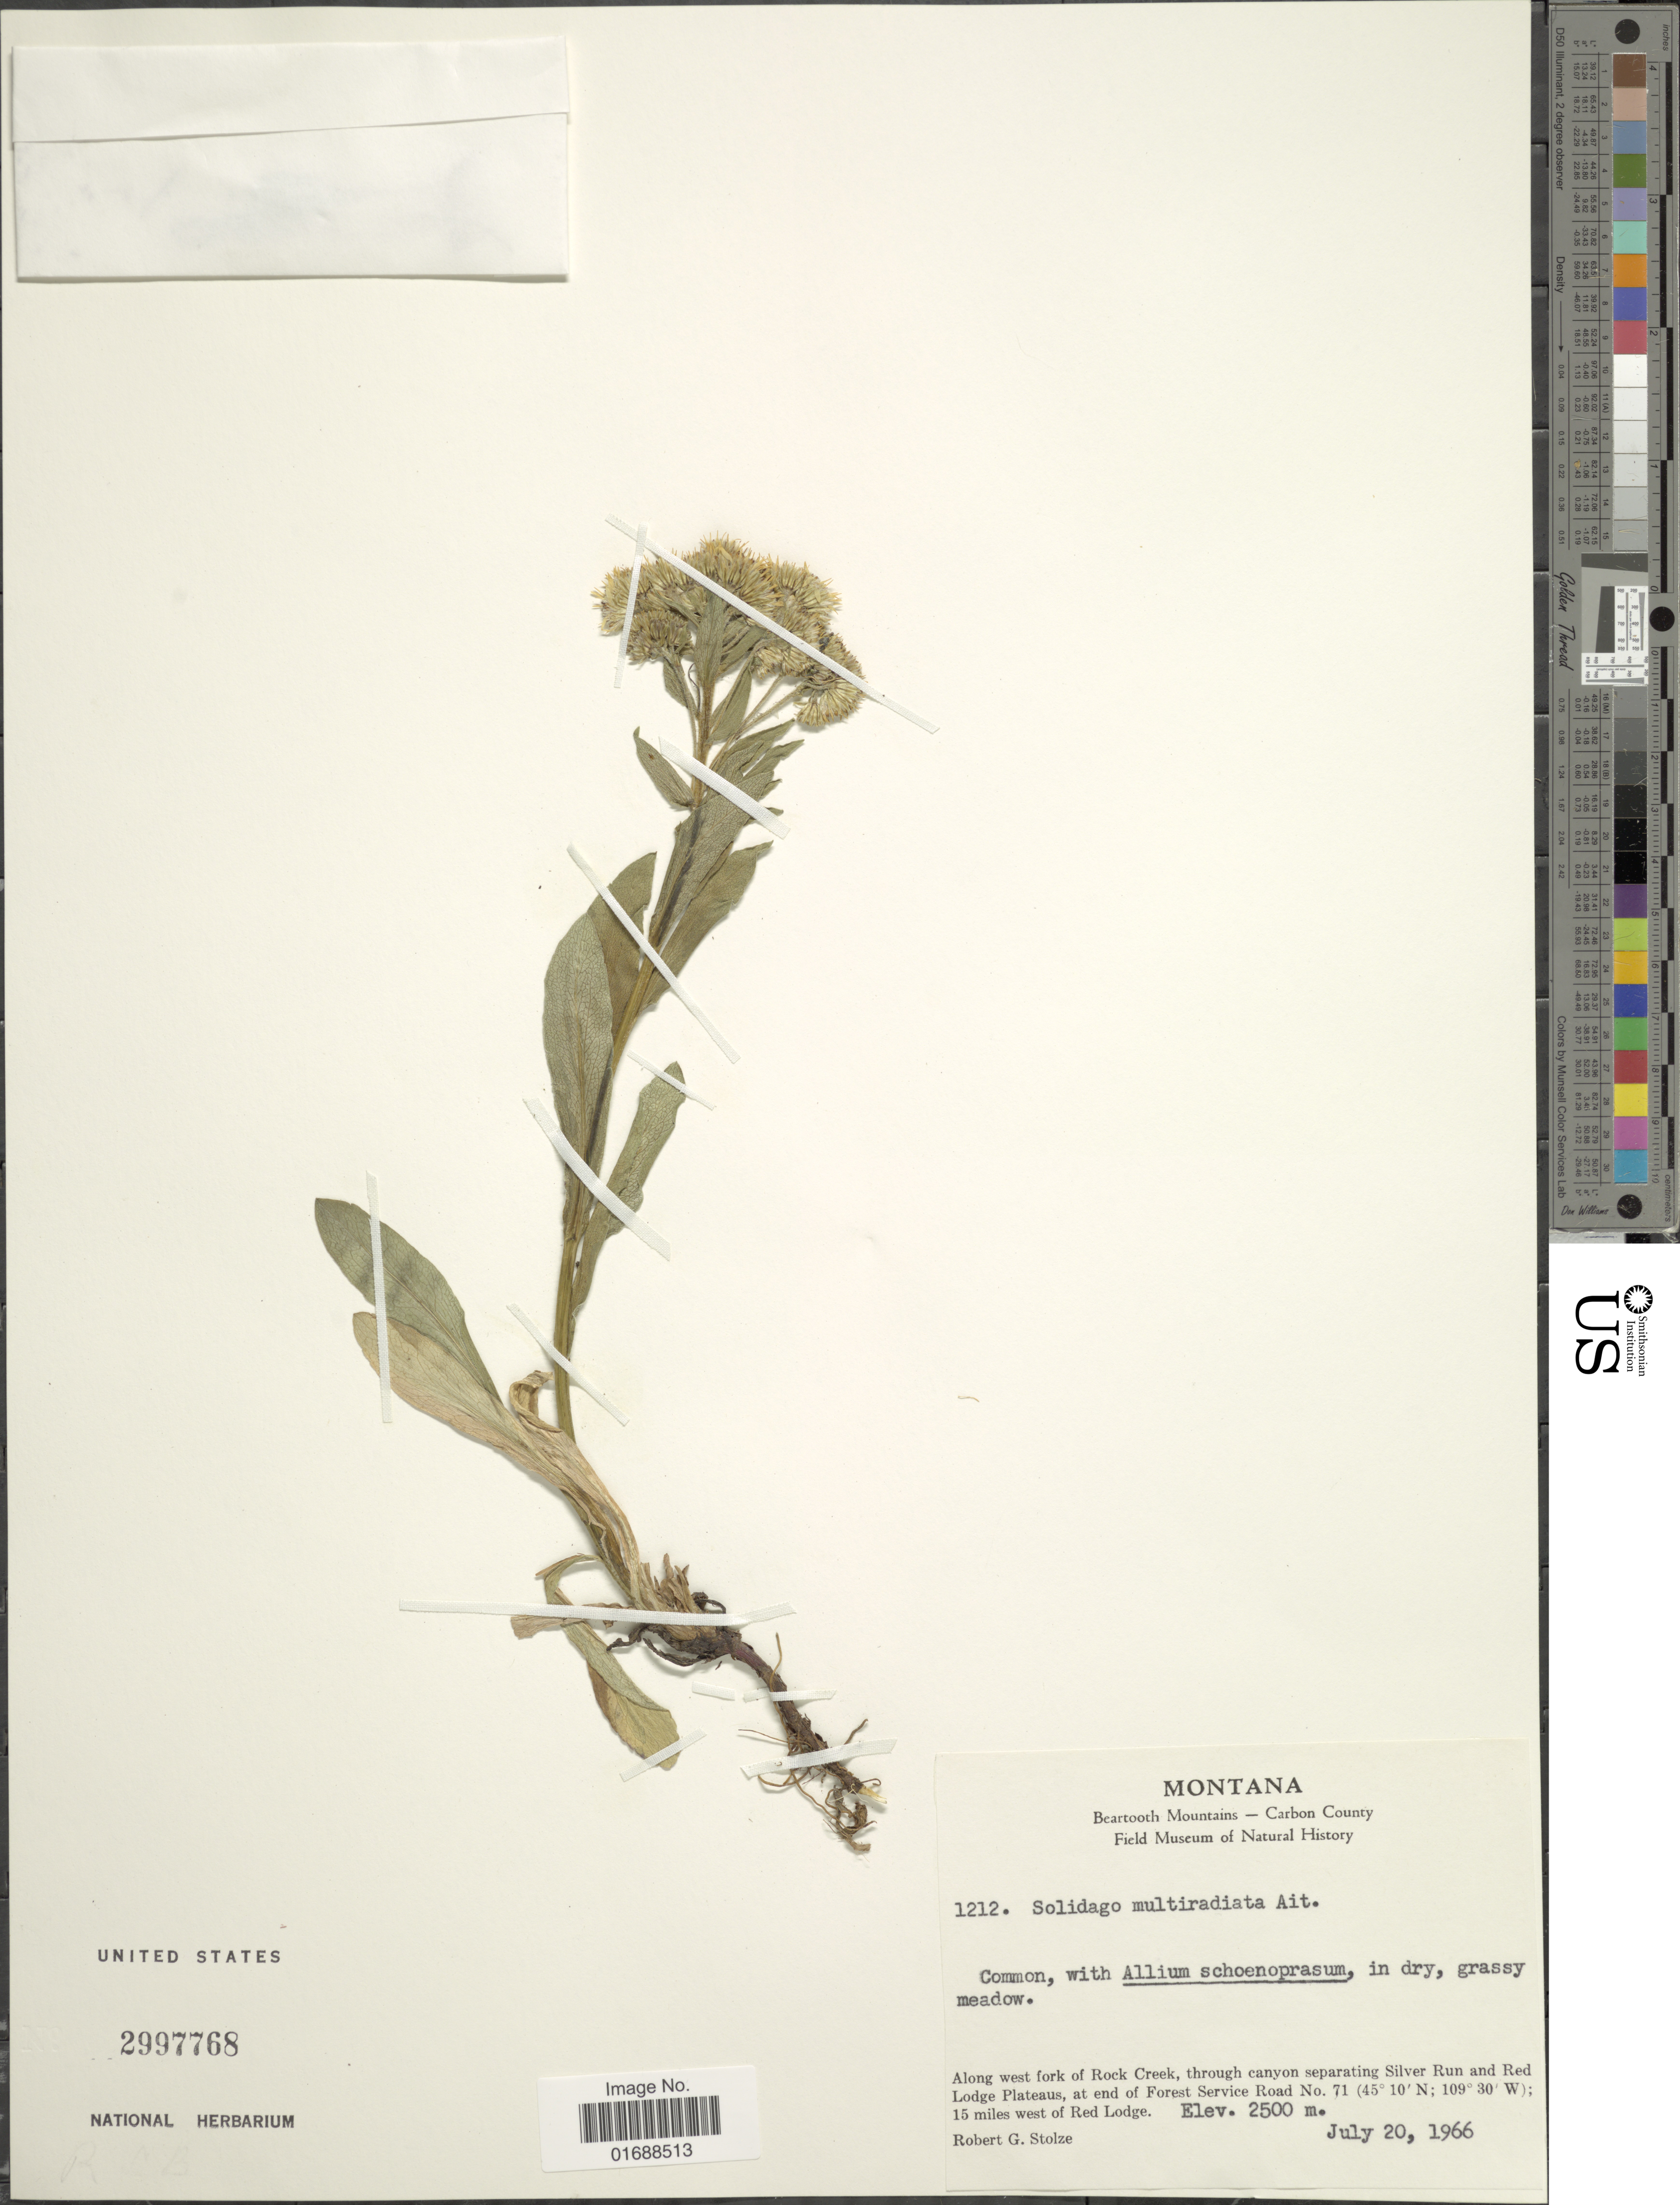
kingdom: Plantae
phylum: Tracheophyta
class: Magnoliopsida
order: Asterales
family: Asteraceae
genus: Solidago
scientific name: Solidago multiradiata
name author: Aiton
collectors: R. G. Stolze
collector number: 1212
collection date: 1966-07-20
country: United States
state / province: Montana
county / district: Carbon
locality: Beartooth Mountains, Along west fork of Rock Creek, through canyon separating Silver Run and Red Lodge Plateaus, at end of Forest Service Road No. 71, 15 miles west of Red Lodge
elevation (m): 2500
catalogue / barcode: US 2997768